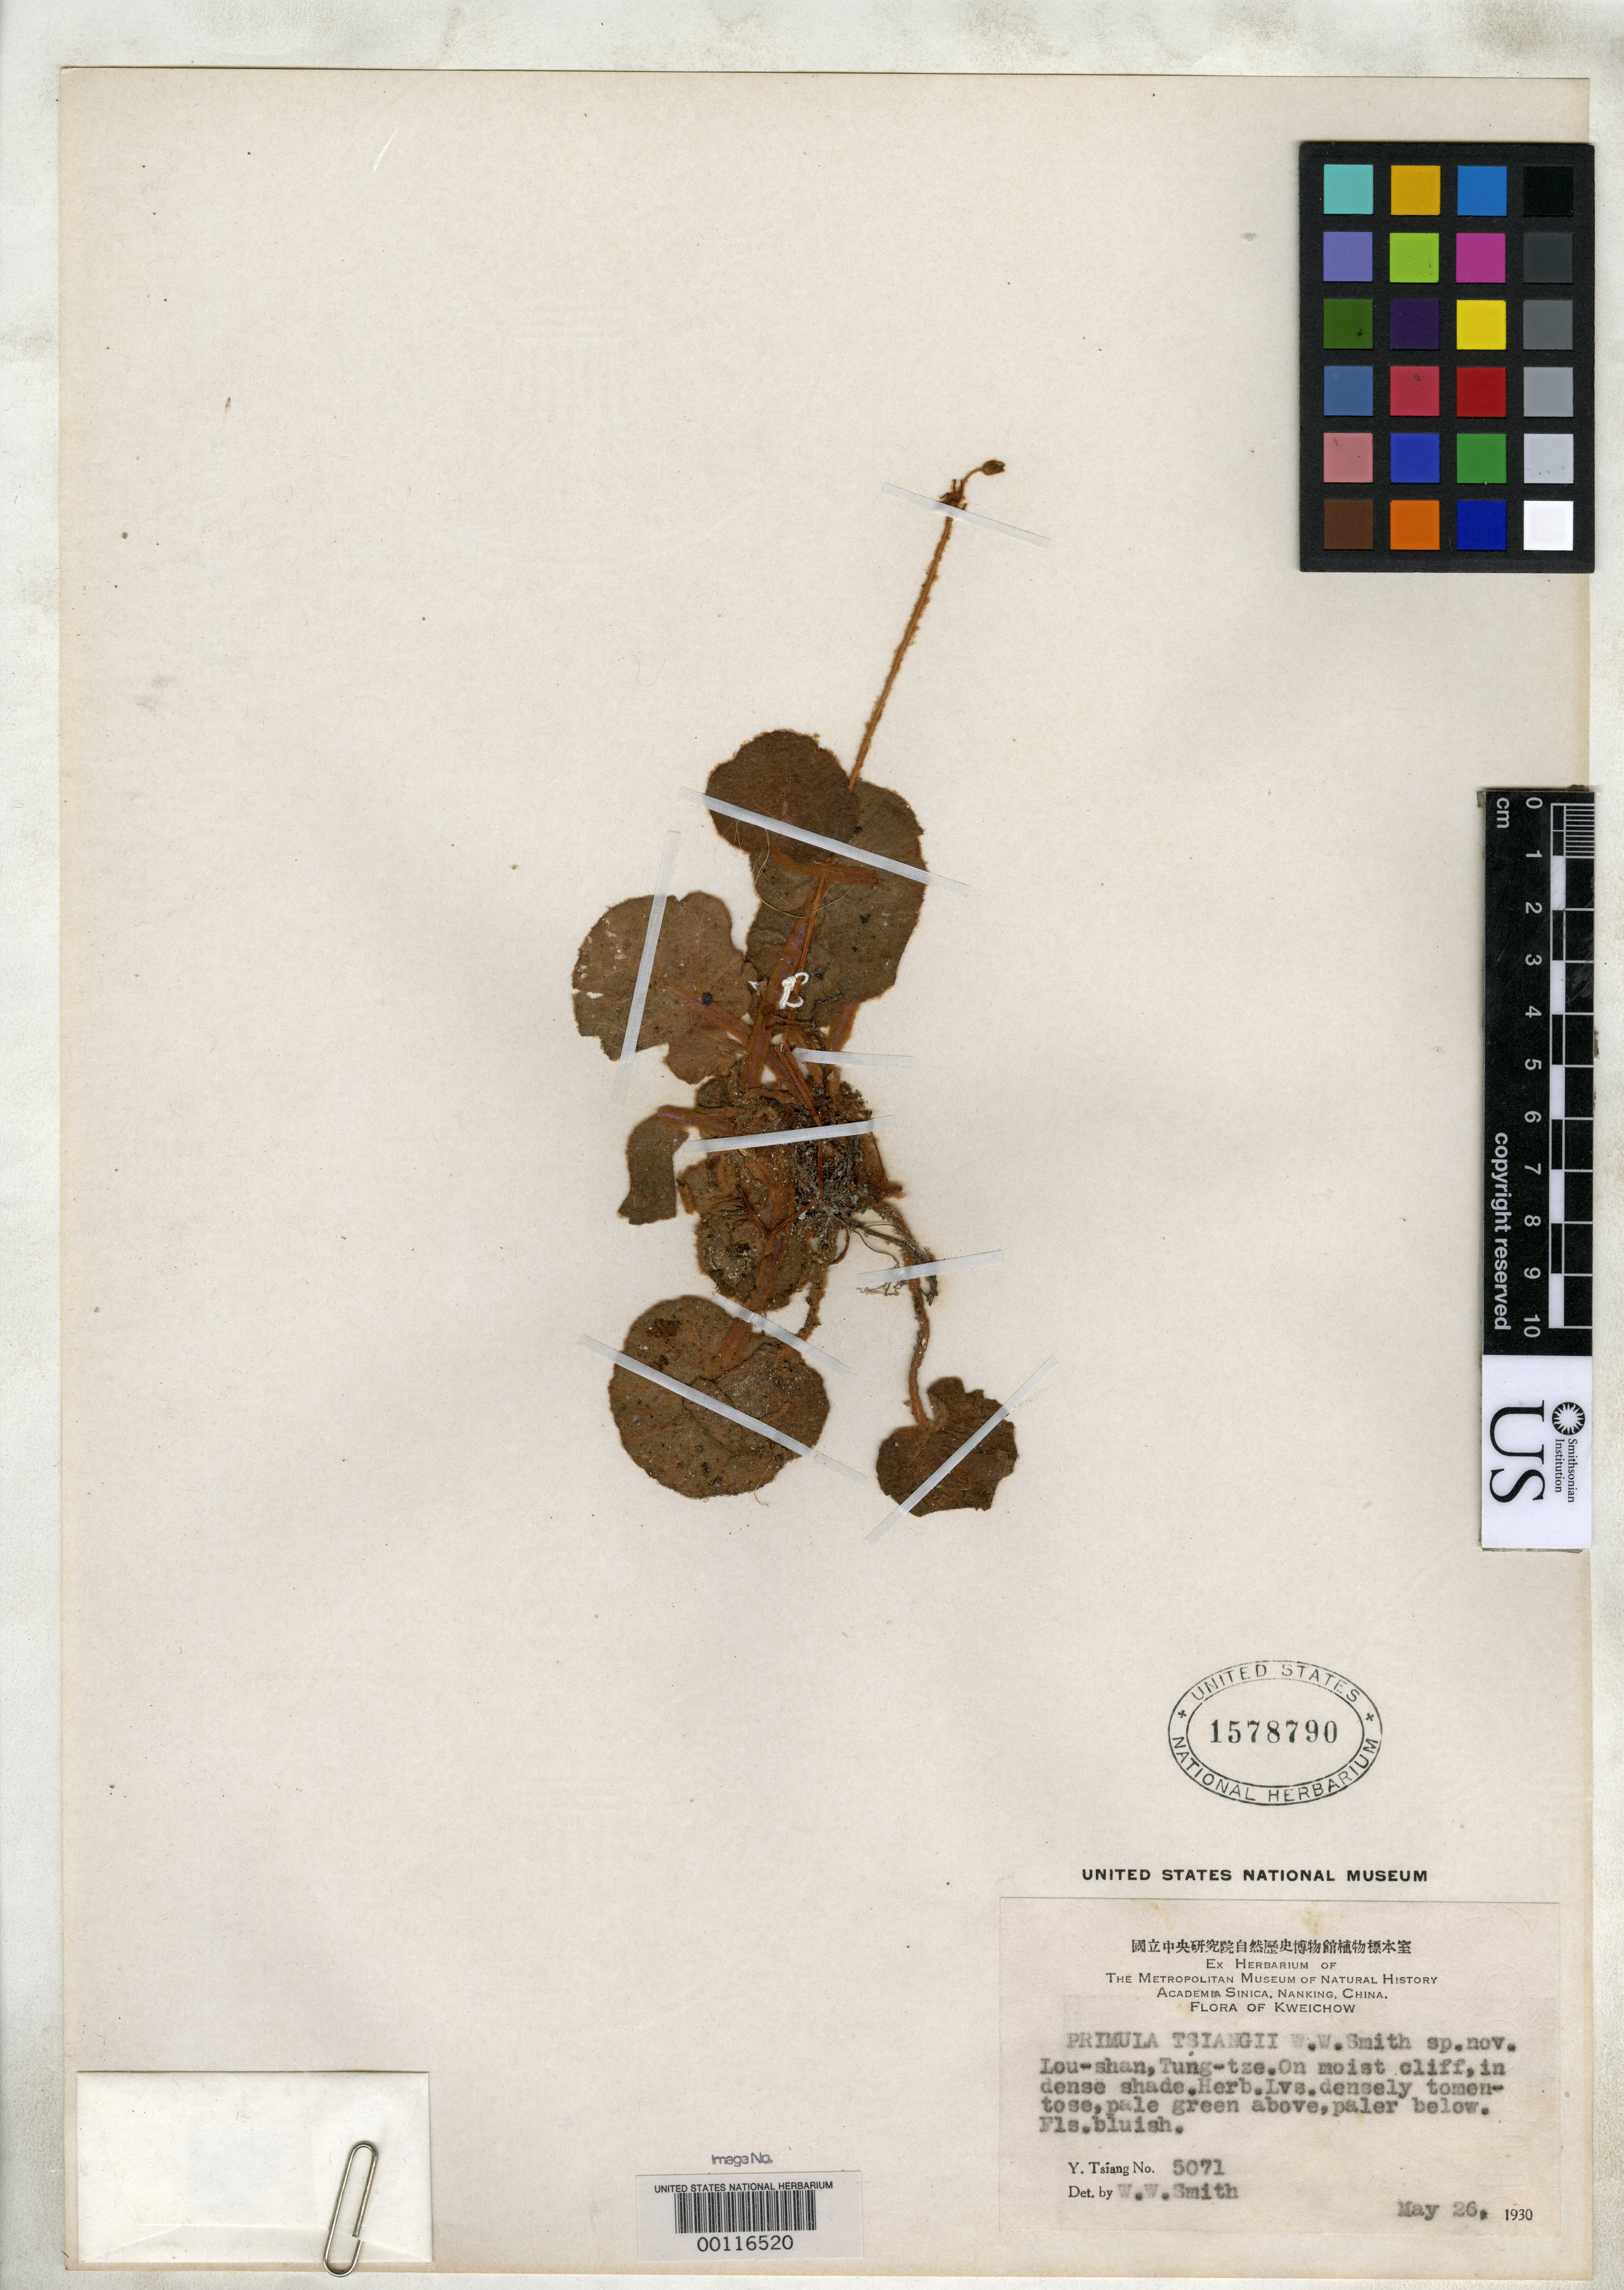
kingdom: Plantae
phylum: Tracheophyta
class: Magnoliopsida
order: Ericales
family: Primulaceae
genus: Primula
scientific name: Primula tsiangii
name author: W.W. Sm.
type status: Isotype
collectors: Y. Tsiang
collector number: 5071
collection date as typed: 26 May 1930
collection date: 1930-05-26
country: China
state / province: Guizhou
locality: Lou-shan, Tung-tze.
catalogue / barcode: US 1578790